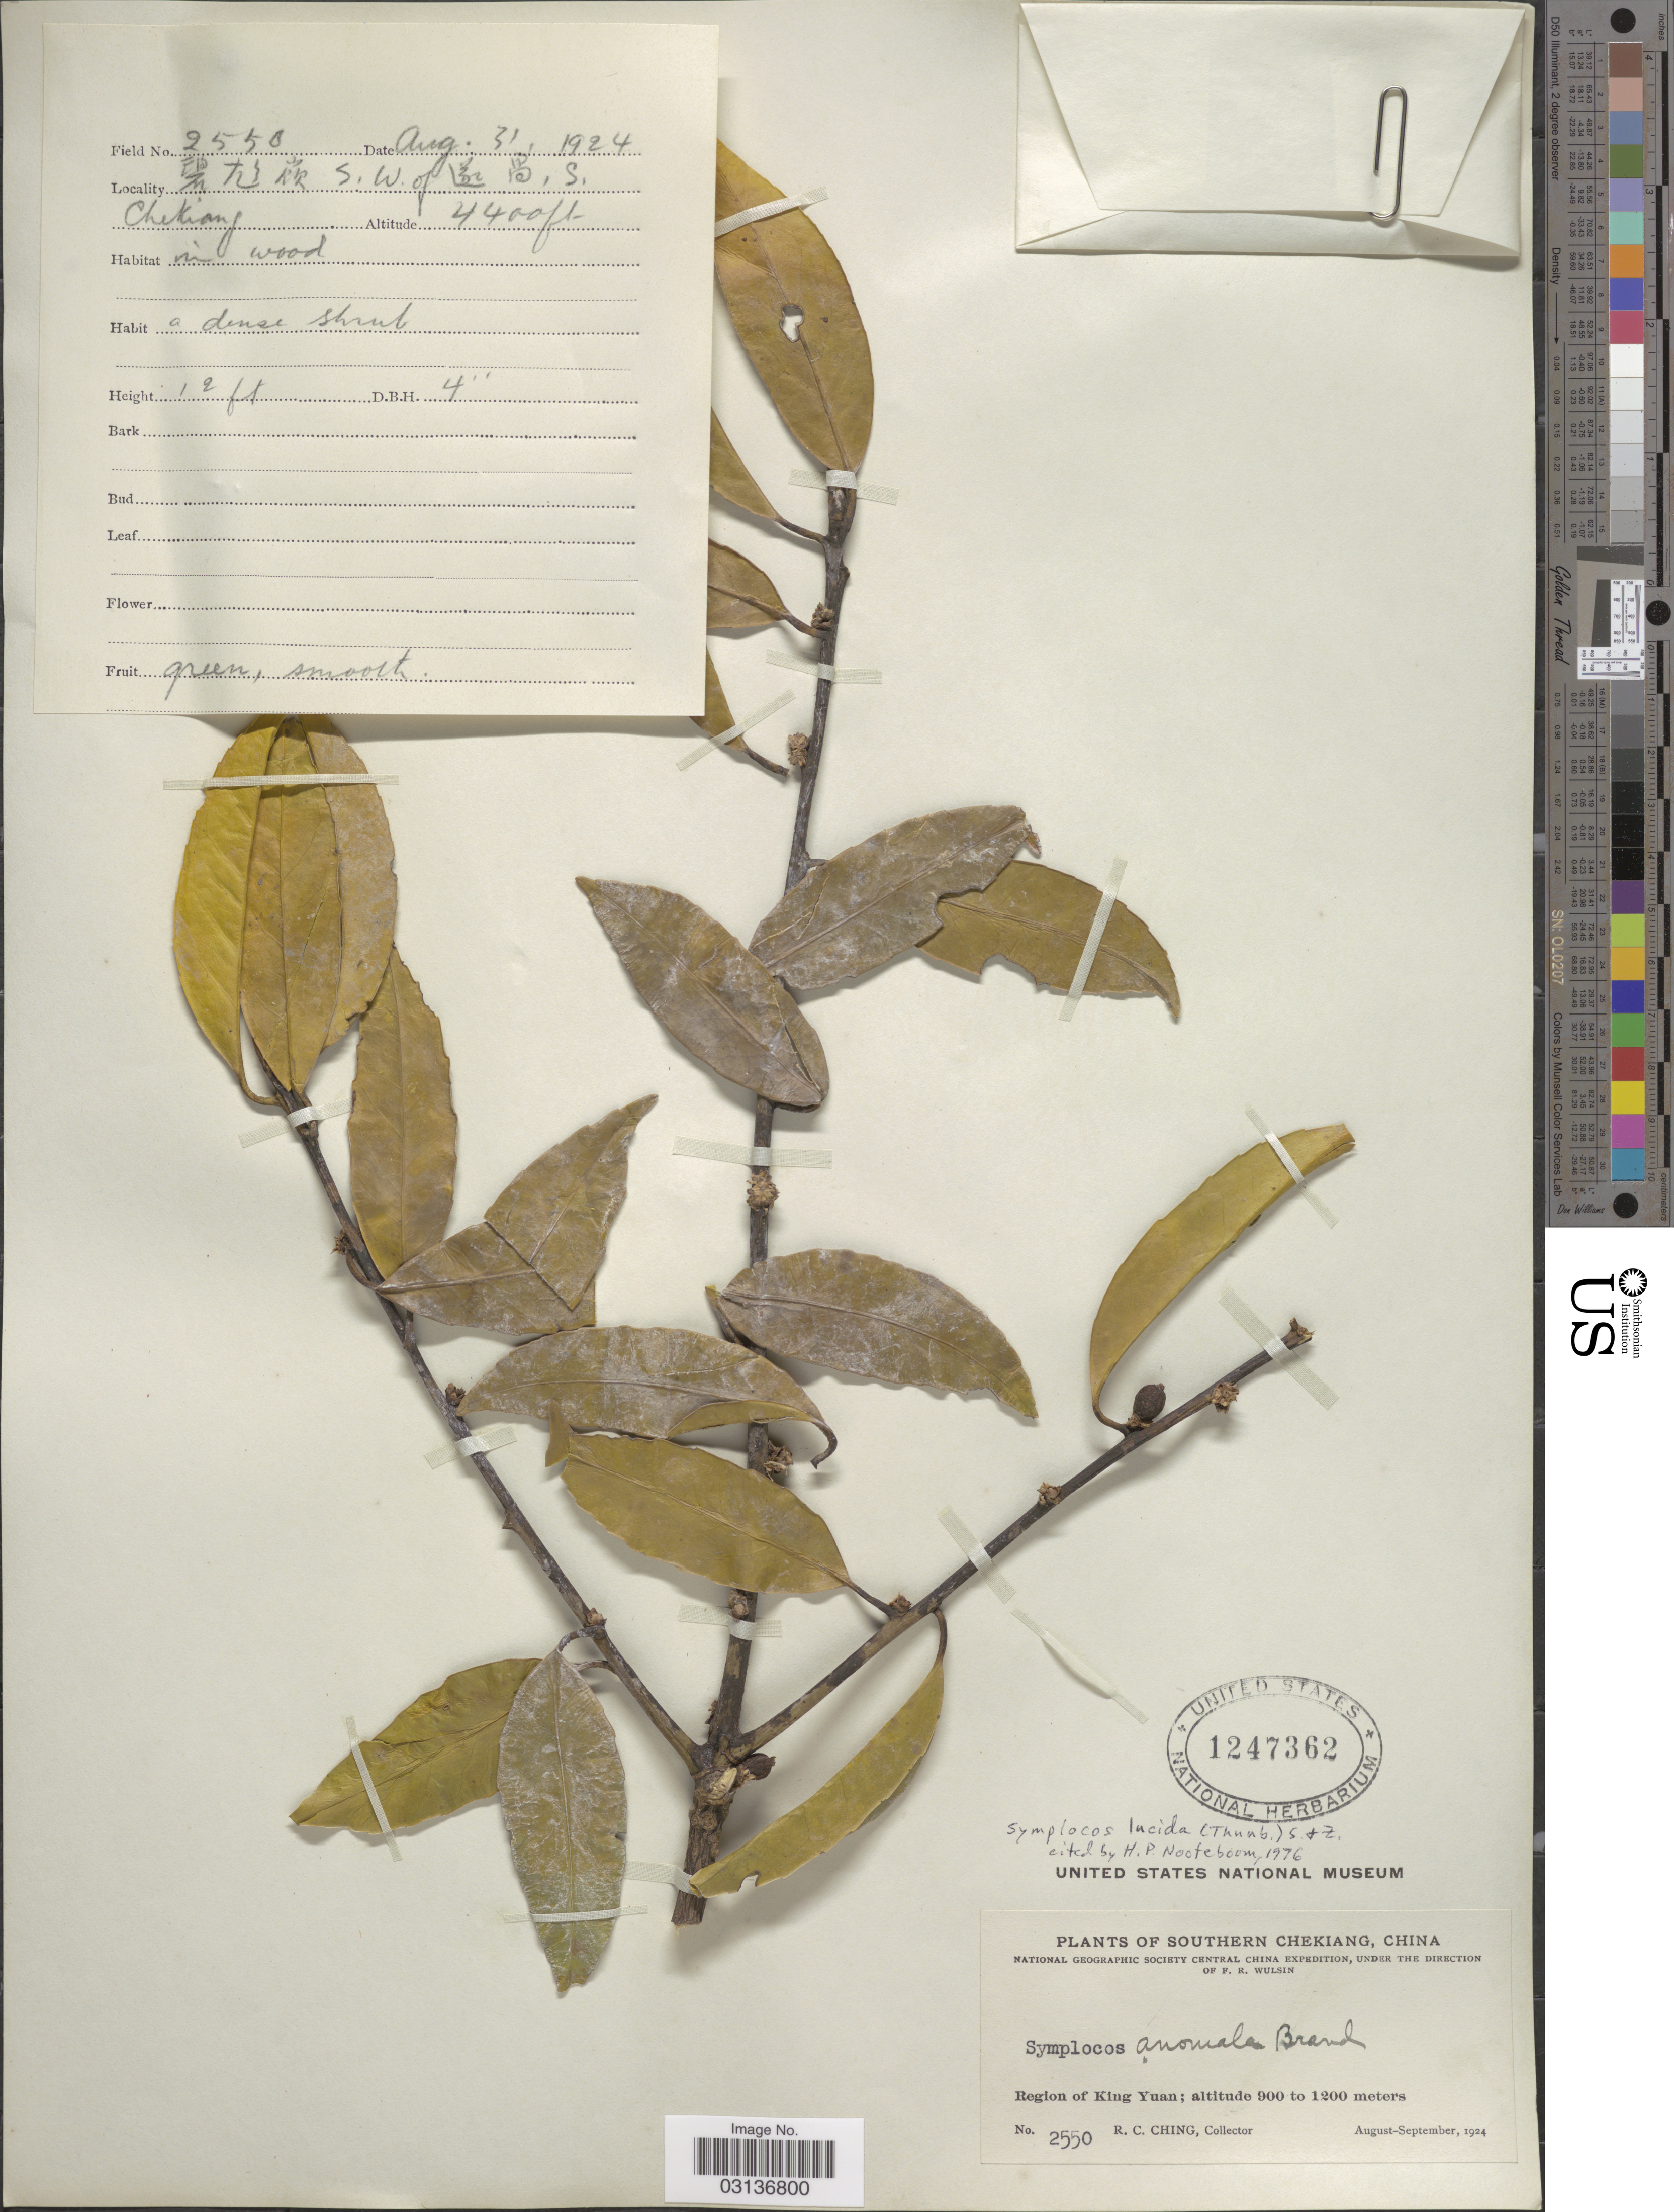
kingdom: Plantae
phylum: Tracheophyta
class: Magnoliopsida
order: Ericales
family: Symplocaceae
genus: Symplocos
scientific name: Symplocos lucida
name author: (Thurb.) Siebold & Zucc.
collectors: R. C. Ching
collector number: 2550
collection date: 1924-08-31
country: China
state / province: Zhejiang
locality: Southern Chekiang. Region of King Yuan. S.W. of S. Chekiang.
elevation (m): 1341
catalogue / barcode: US 1247362